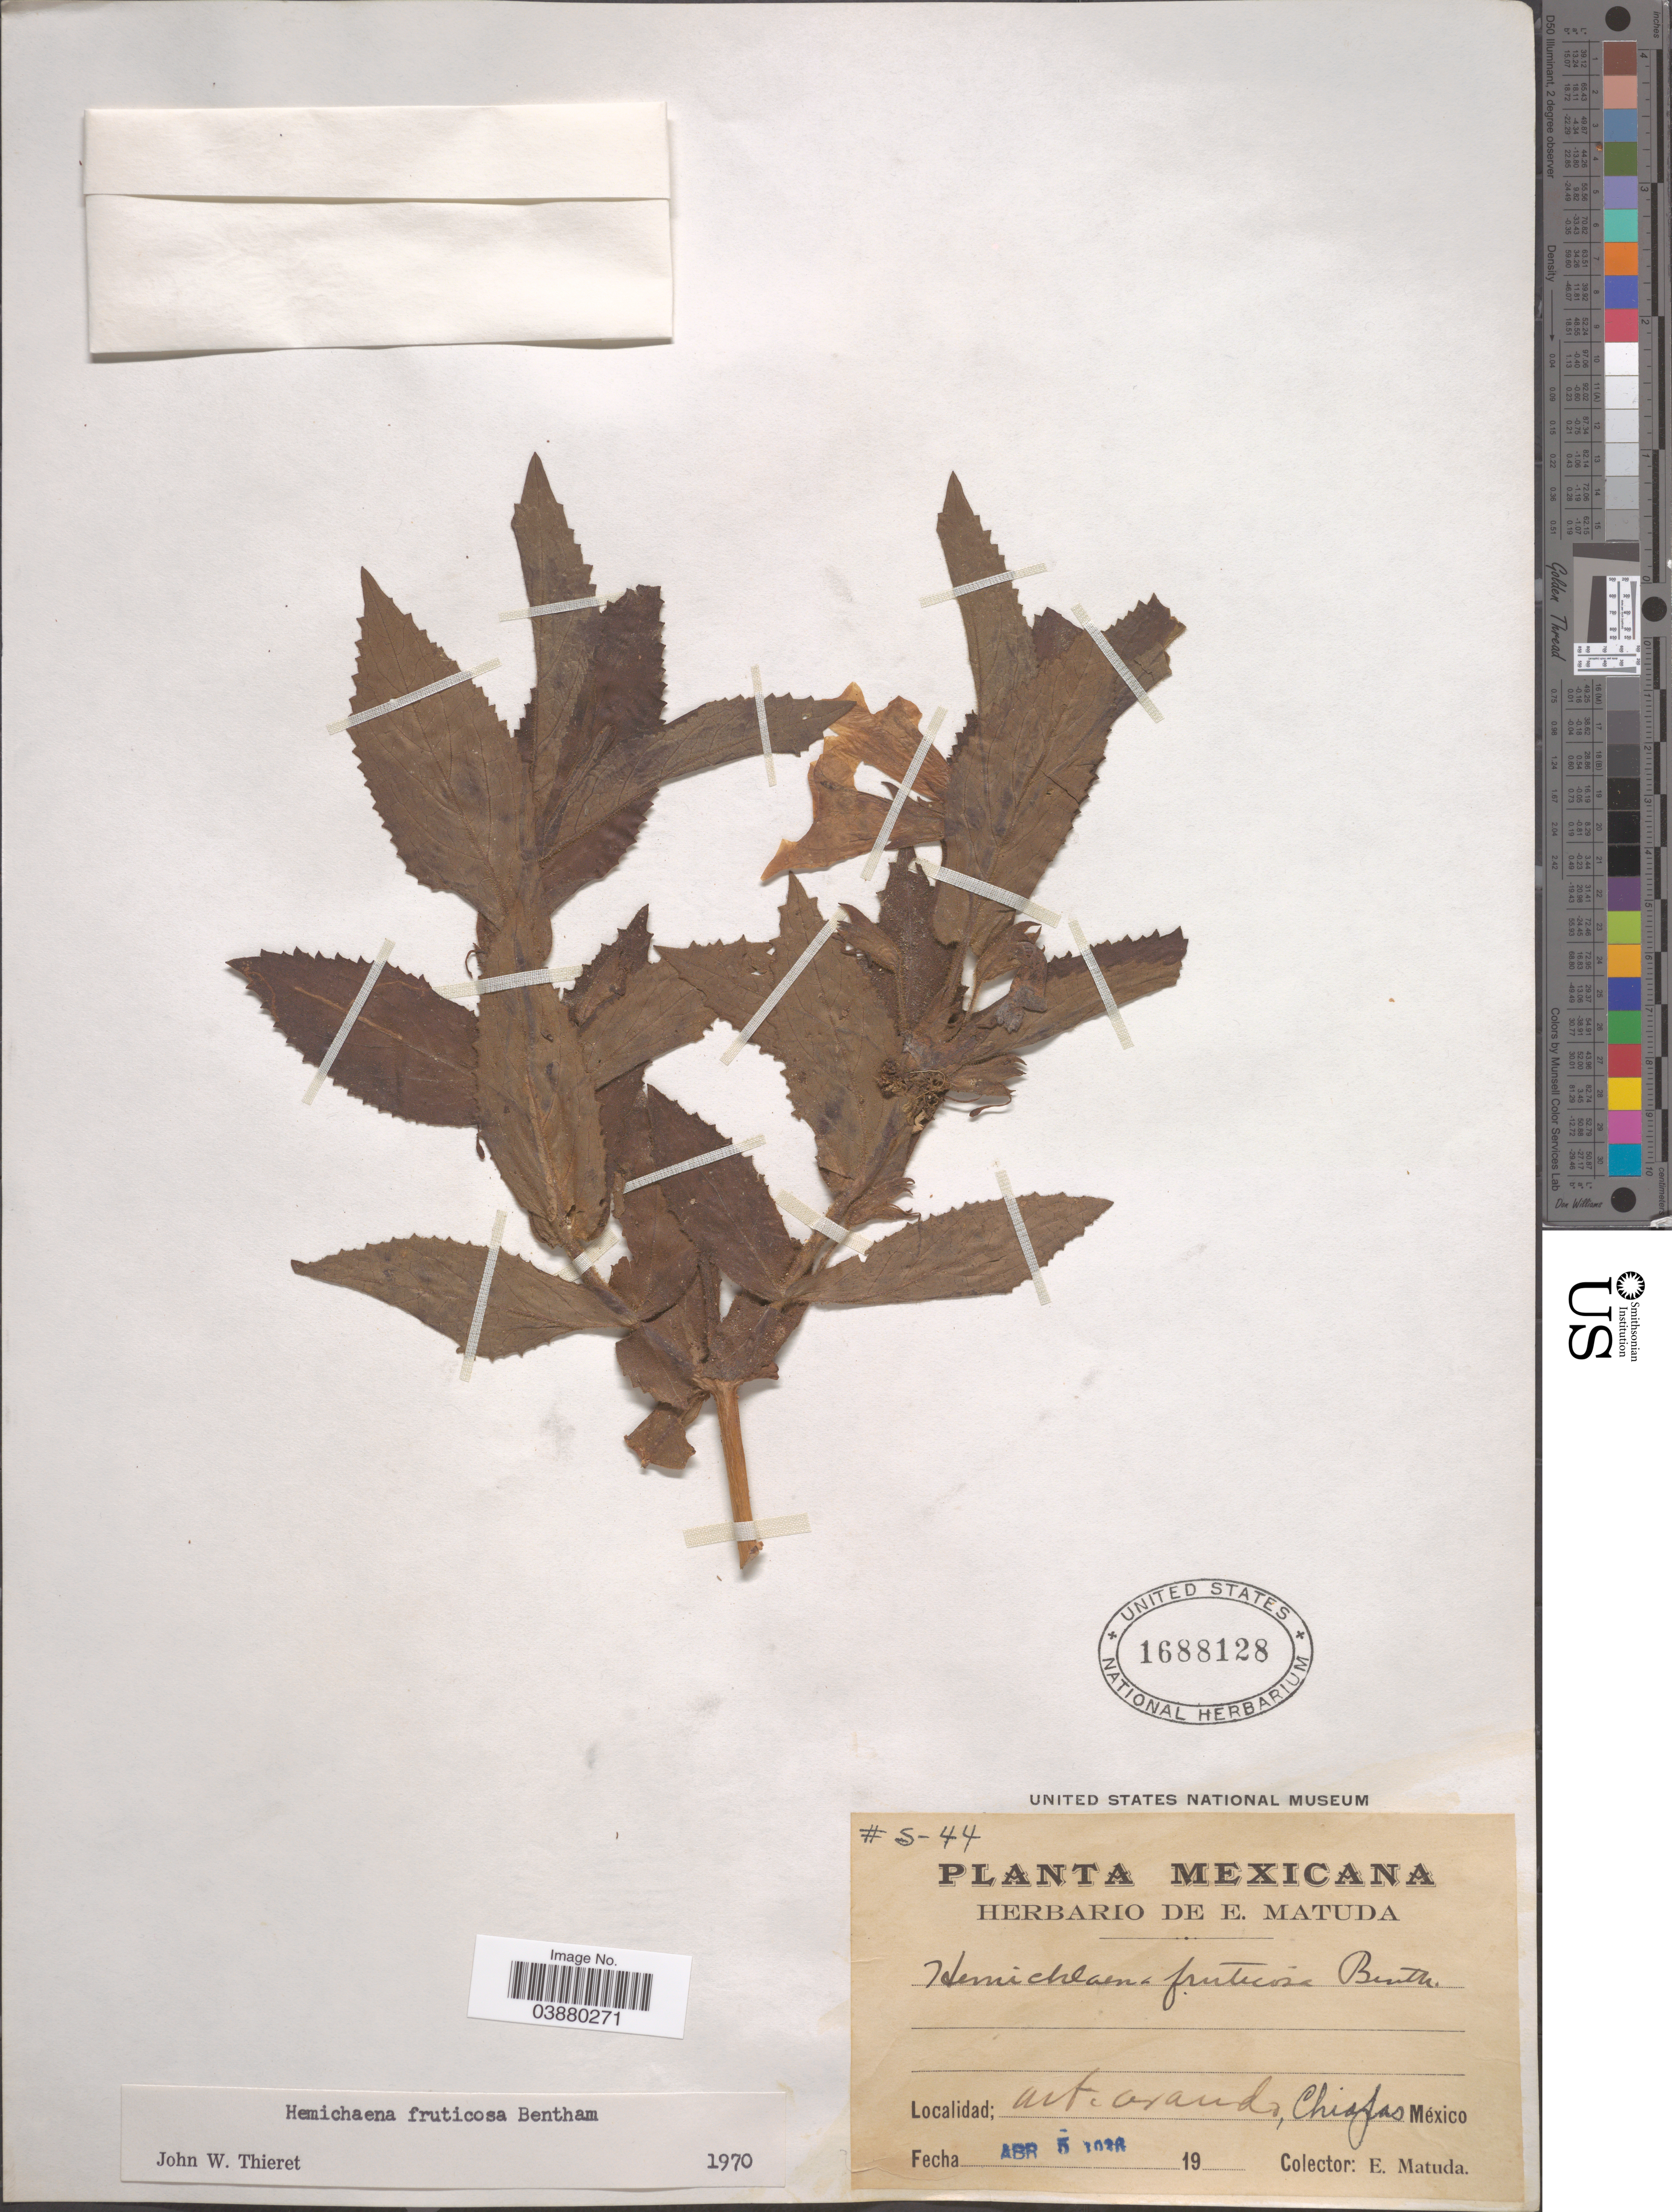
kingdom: Plantae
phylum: Tracheophyta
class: Magnoliopsida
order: Lamiales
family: Phrymaceae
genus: Hemichaena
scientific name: Hemichaena fruticosa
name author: Benth.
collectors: E. Matuda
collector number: S-44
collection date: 1936-04-05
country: Mexico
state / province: Chiapas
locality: Mt. Ovando.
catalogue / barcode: US 1688128